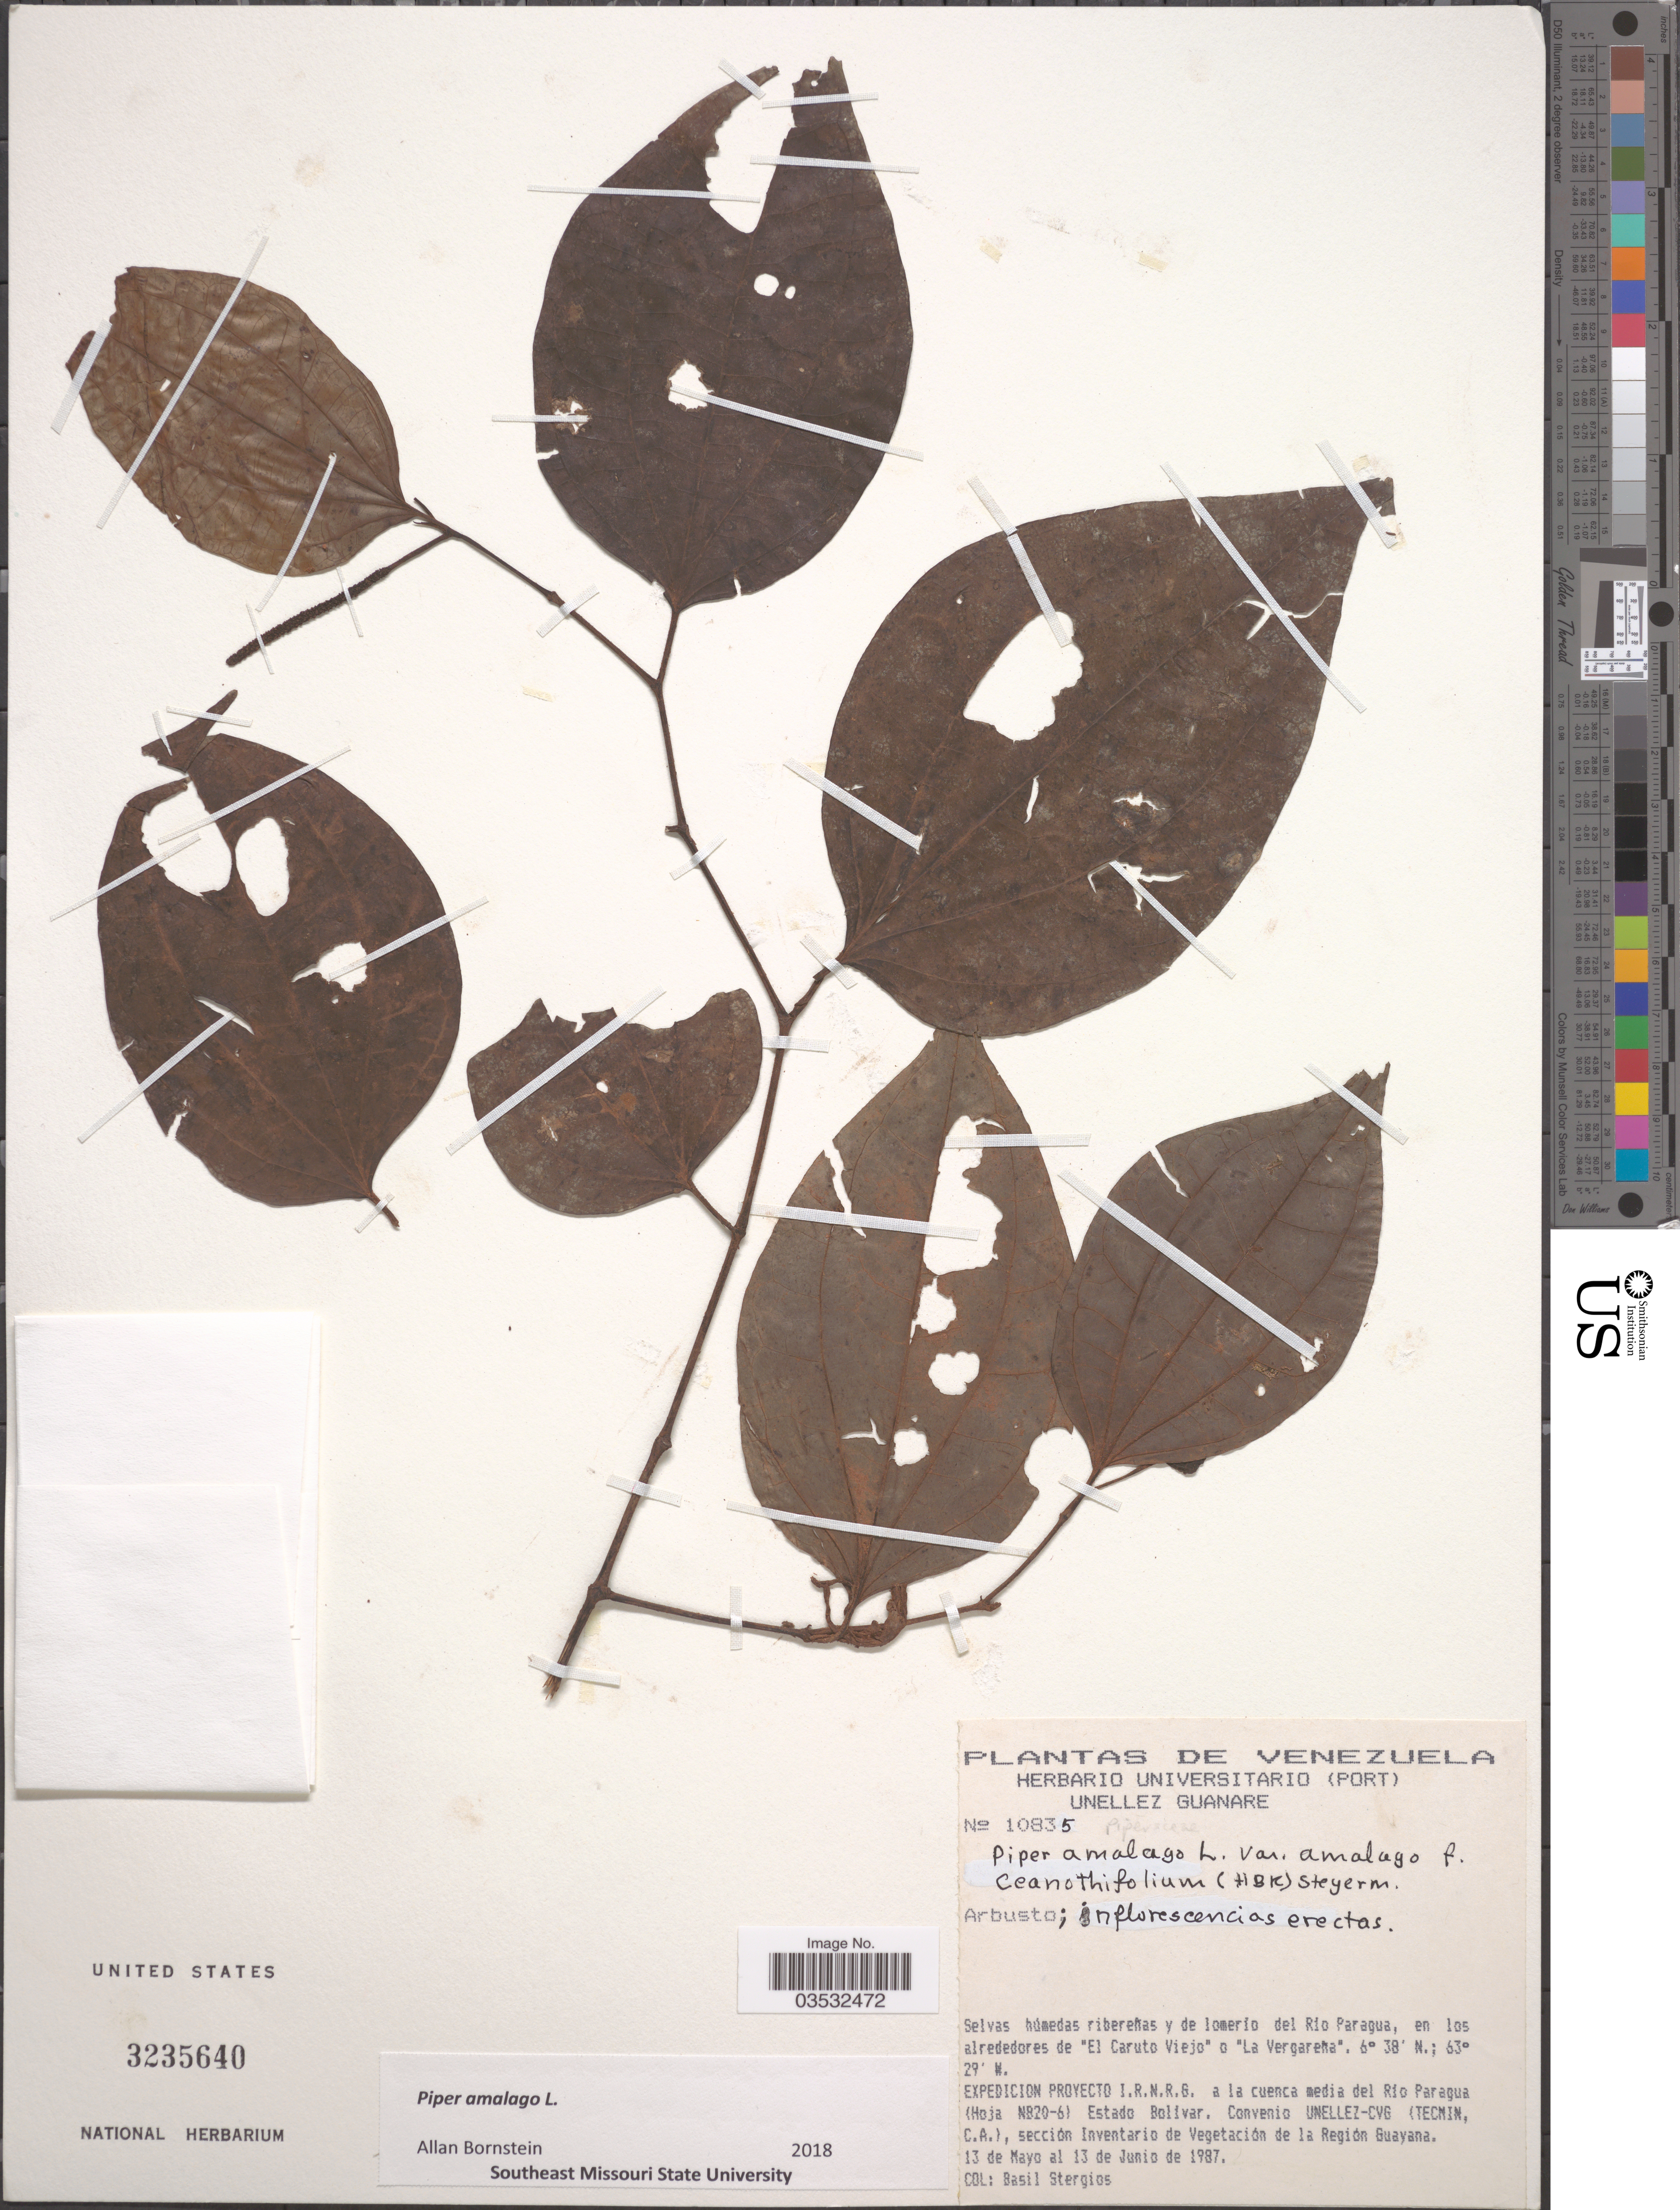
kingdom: Plantae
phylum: Tracheophyta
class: Magnoliopsida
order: Piperales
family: Piperaceae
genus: Piper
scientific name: Piper amalago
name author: L.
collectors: B. G. Stergios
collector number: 10835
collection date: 1987-05-13/1987-06-13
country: Venezuela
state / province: Bolivar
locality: Rio Paragua, en los alrededores de "El Caruto Viejo" o "La Vergareña"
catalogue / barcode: US 3235640